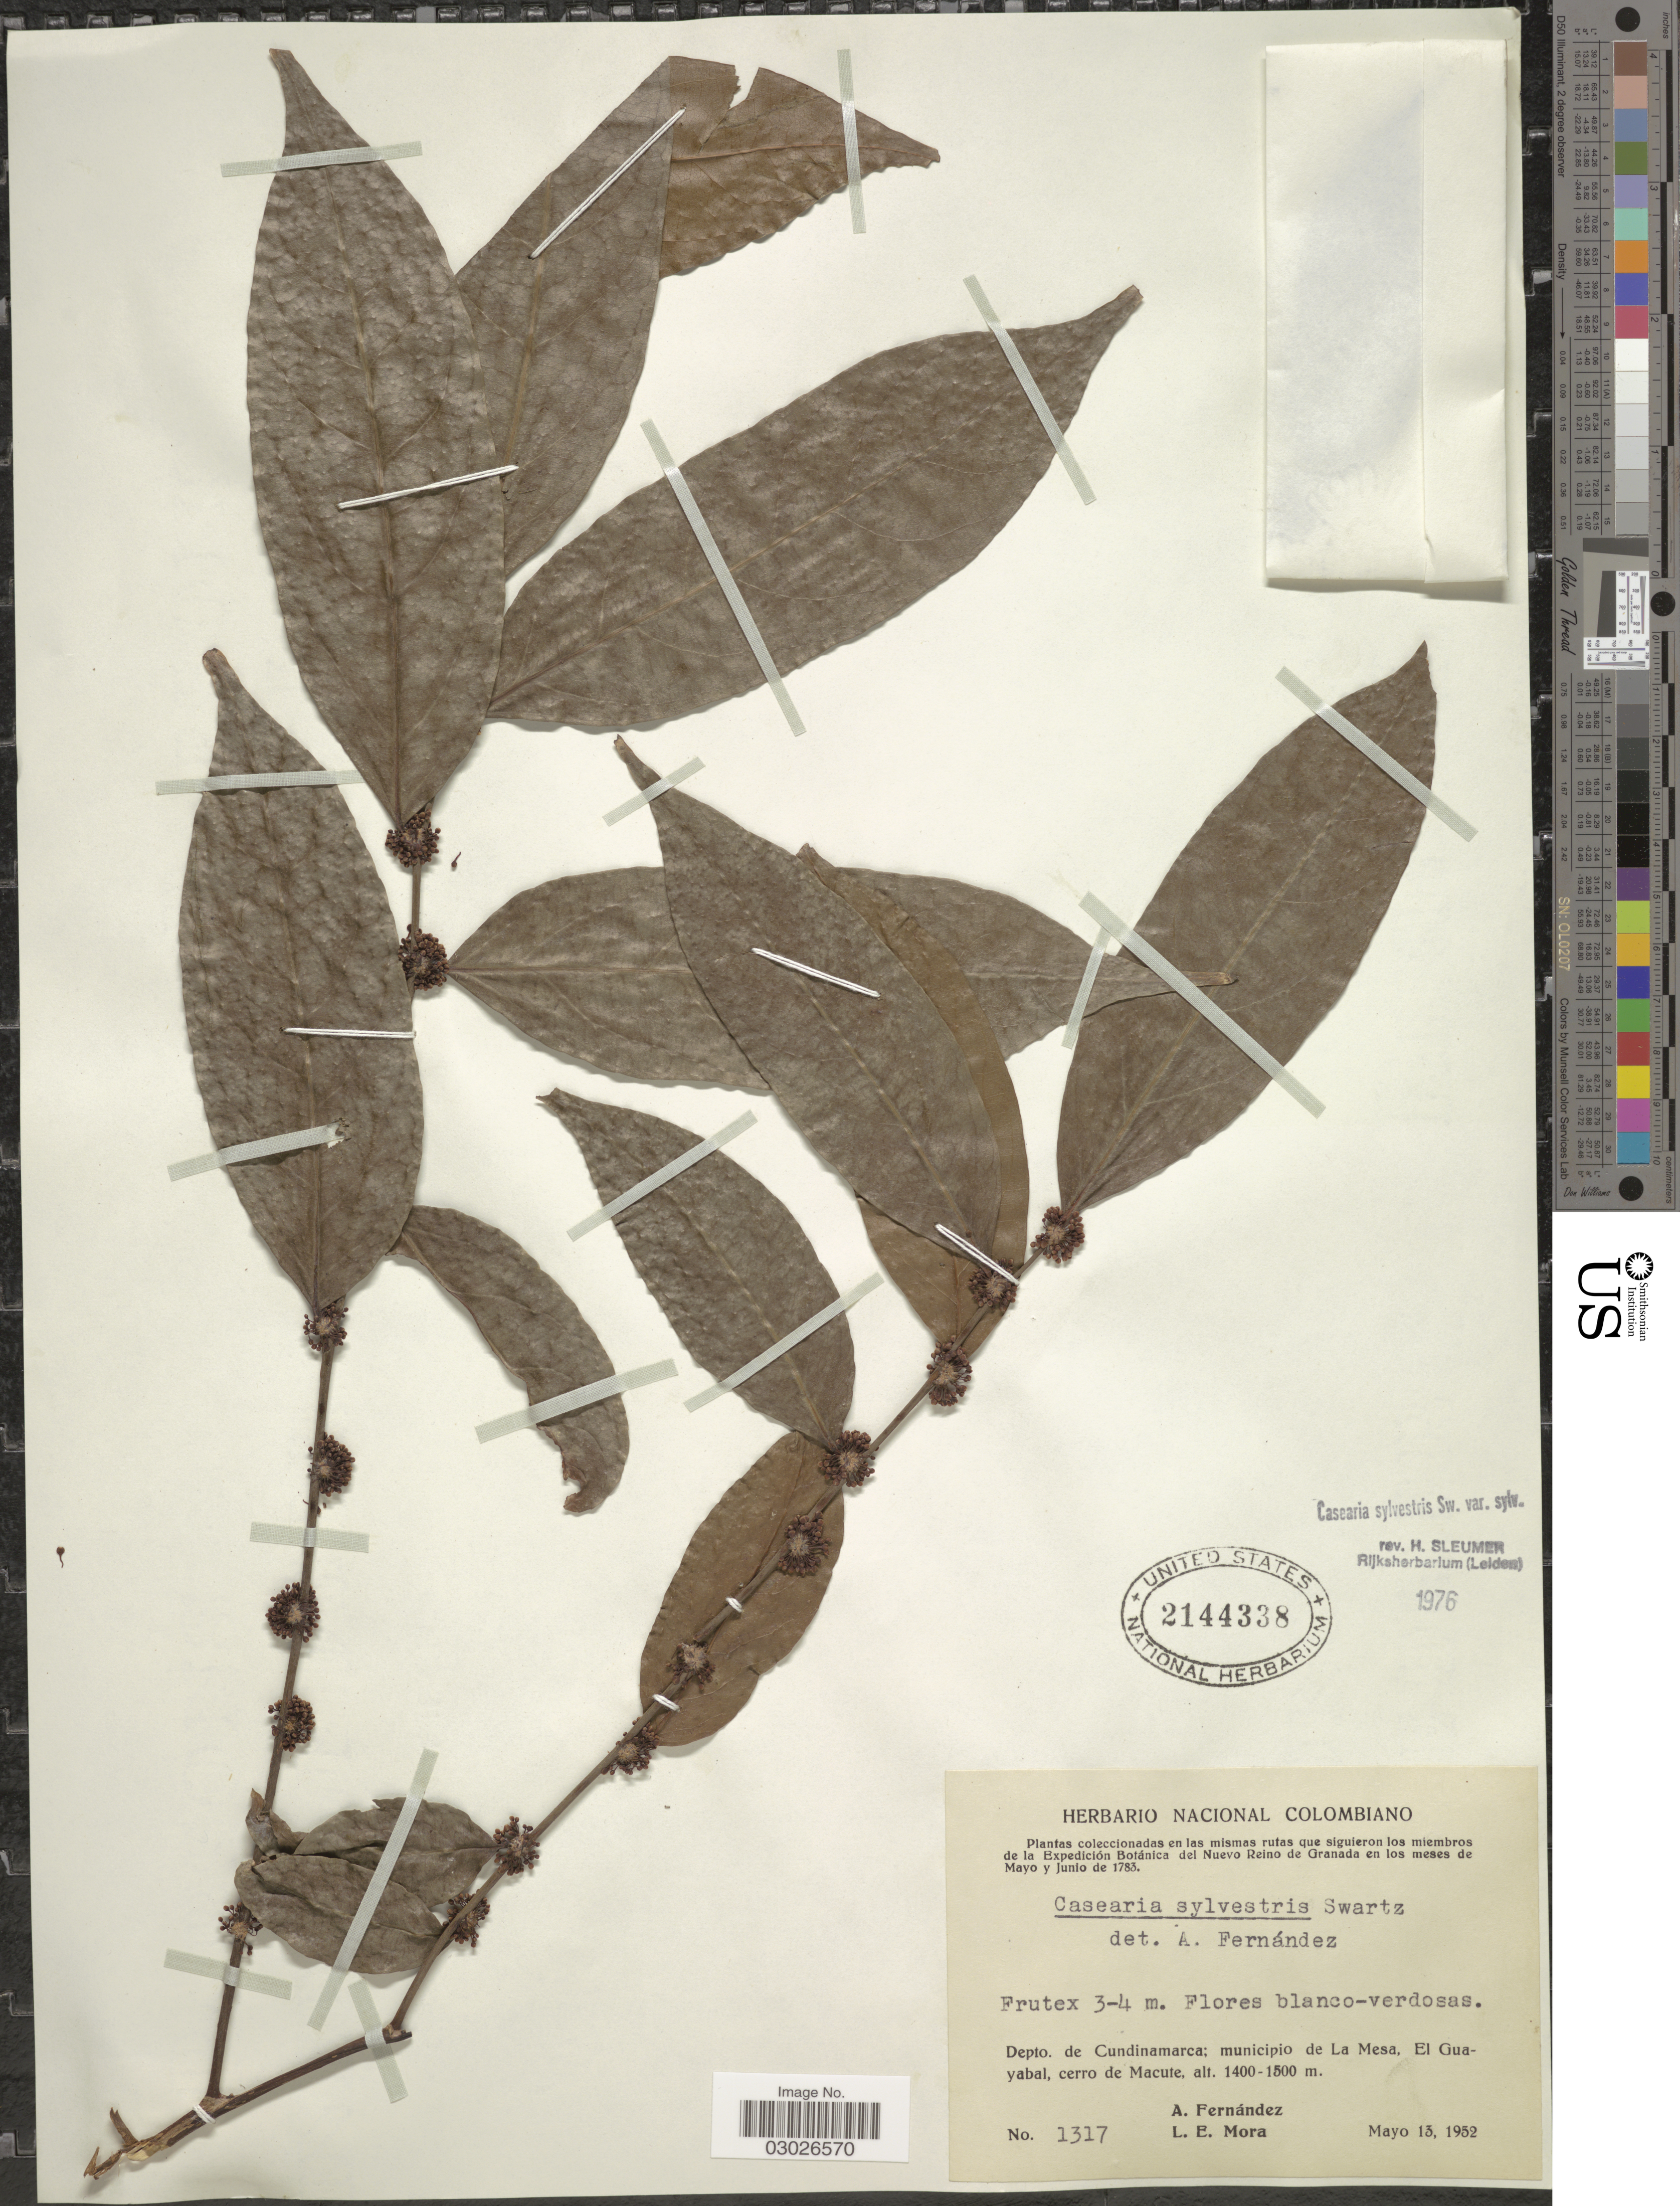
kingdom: Plantae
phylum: Tracheophyta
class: Magnoliopsida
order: Malpighiales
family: Salicaceae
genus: Casearia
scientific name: Casearia sylvestris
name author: Sw.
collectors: A. Fernández & L. Mora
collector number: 1317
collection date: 1952-05-13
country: Colombia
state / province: Cundinamarca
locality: Depto. de Cundinamarca: municipio de La Mesa, El Guayabal, cerro de Macute.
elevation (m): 1400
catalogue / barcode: US 2144338